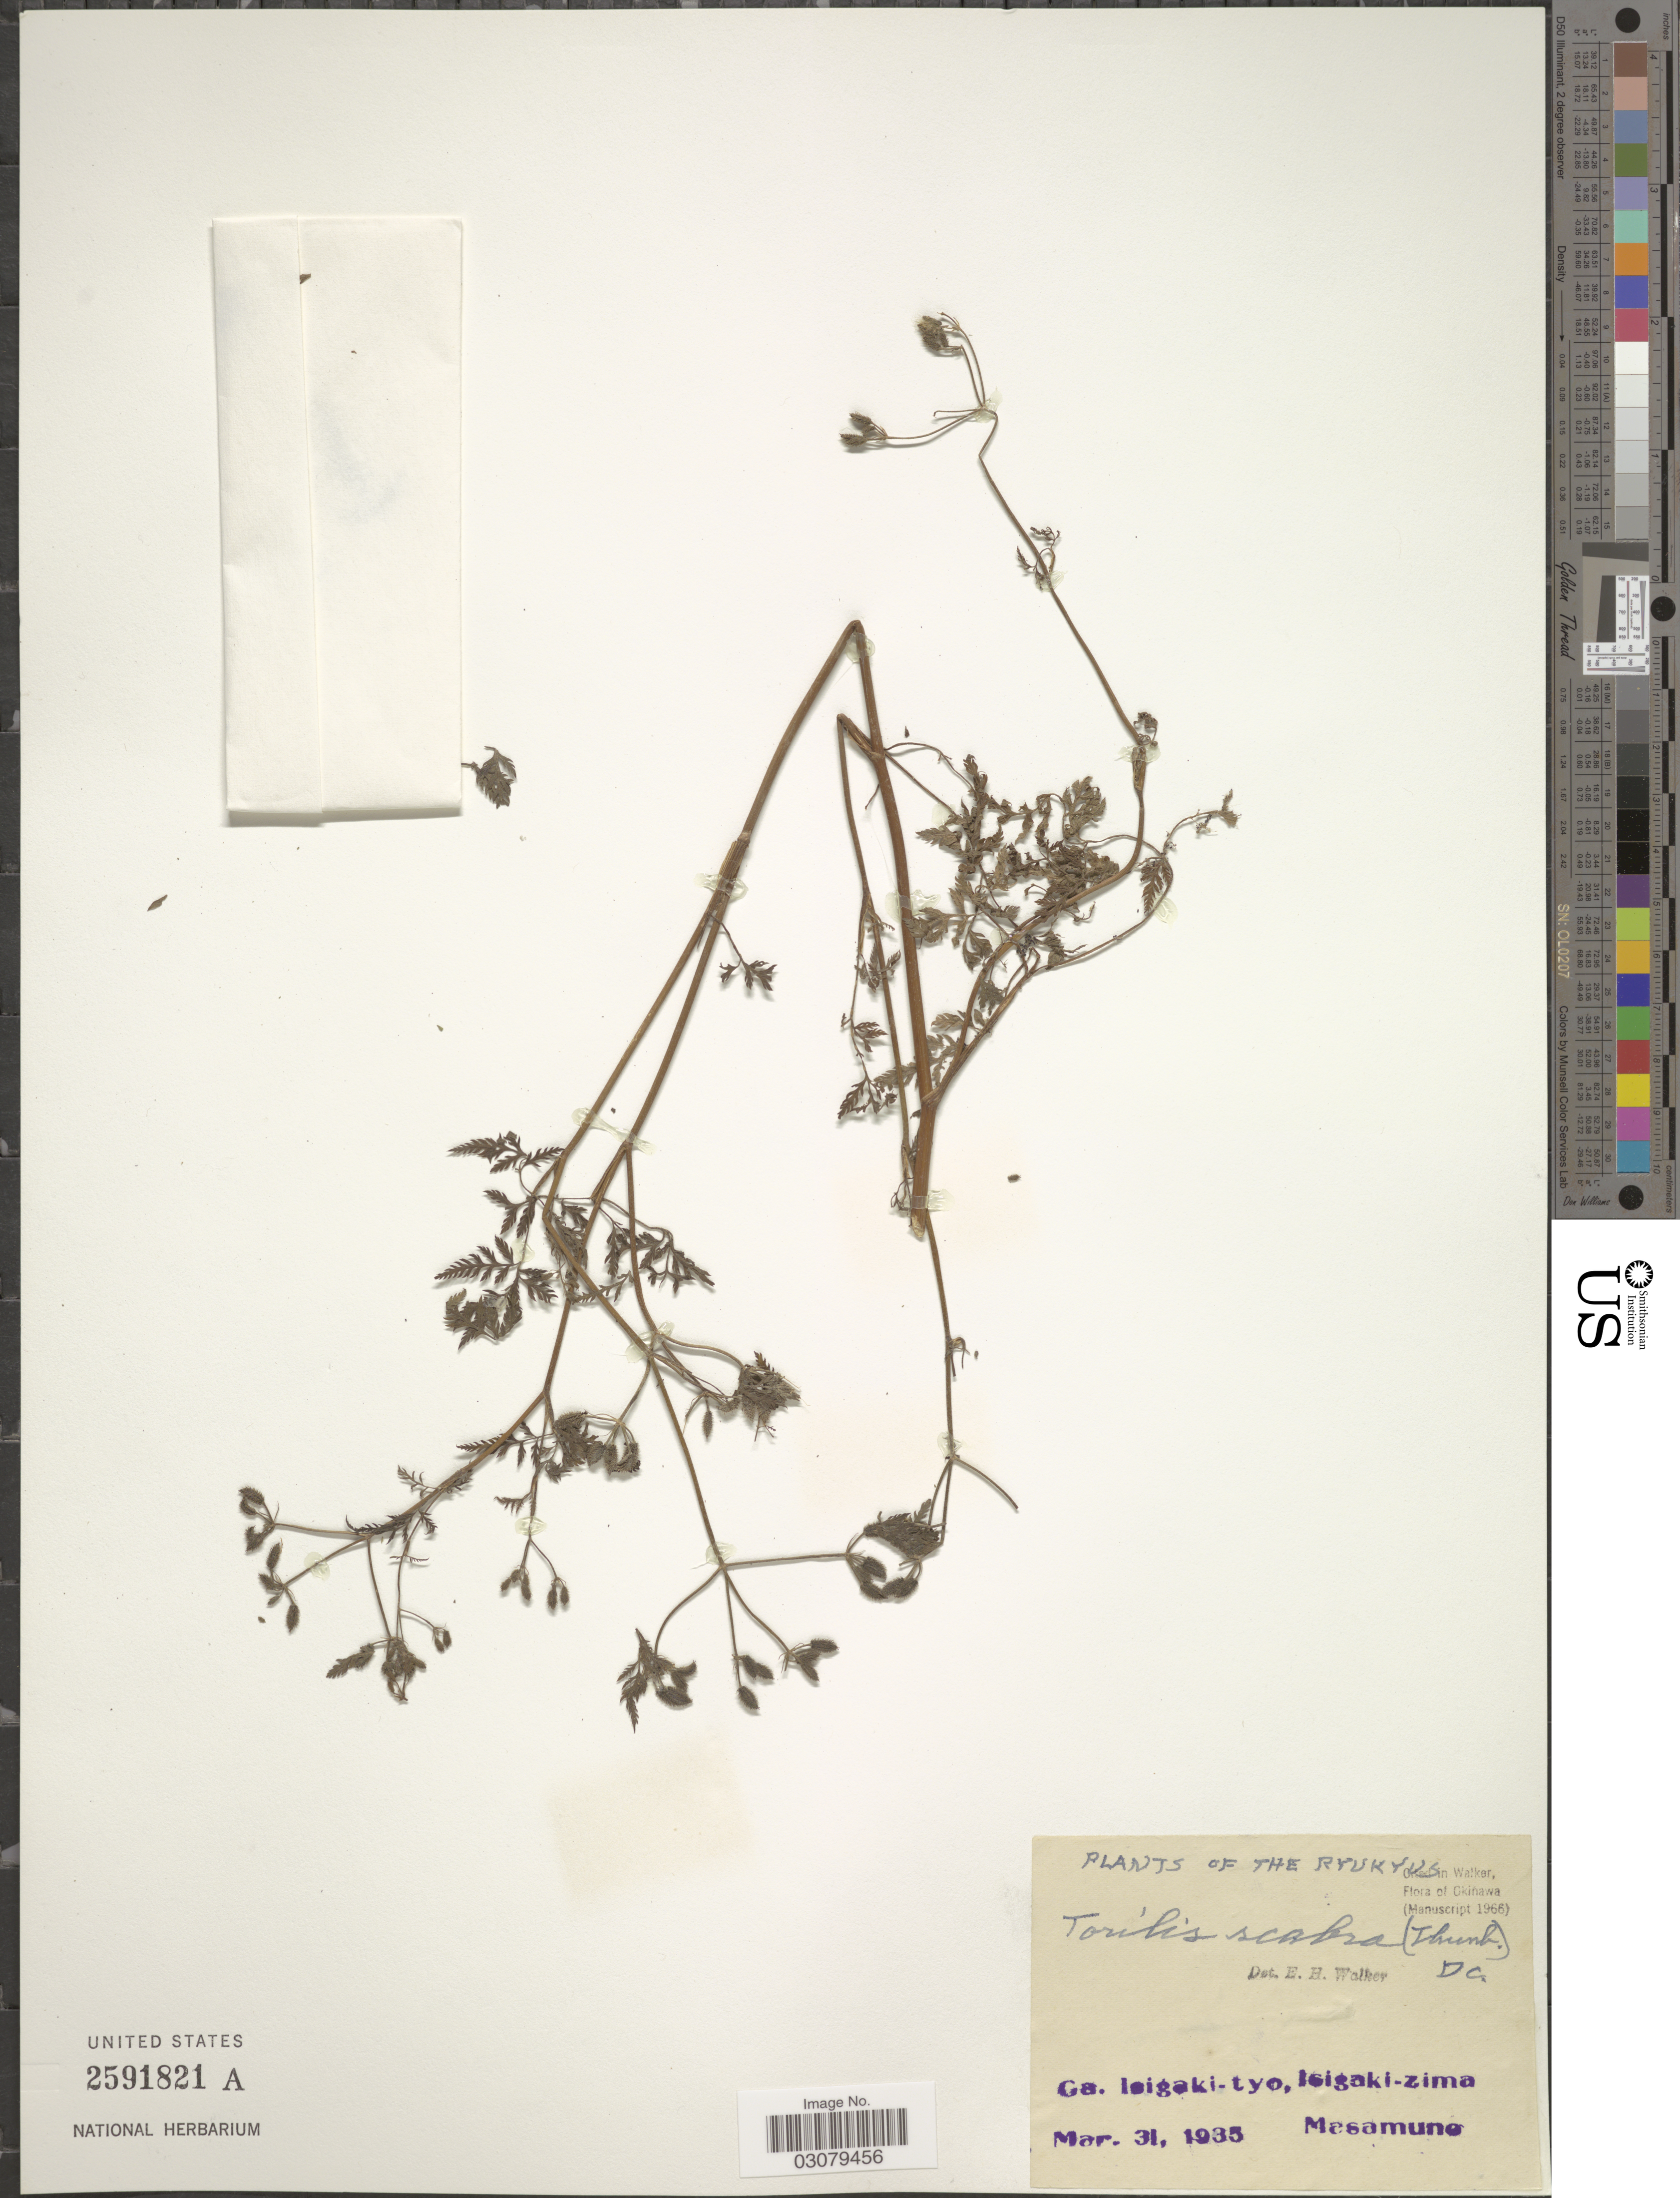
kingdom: Plantae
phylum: Tracheophyta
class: Magnoliopsida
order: Apiales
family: Apiaceae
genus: Torilis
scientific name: Torilis scabra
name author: (Thunb.) DC.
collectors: -. Masamune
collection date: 1935-03-31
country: Japan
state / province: Okinawa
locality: Ryukyus. Ga. lsigaki-tyo, lsigaki-zima.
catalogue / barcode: US 2591821A